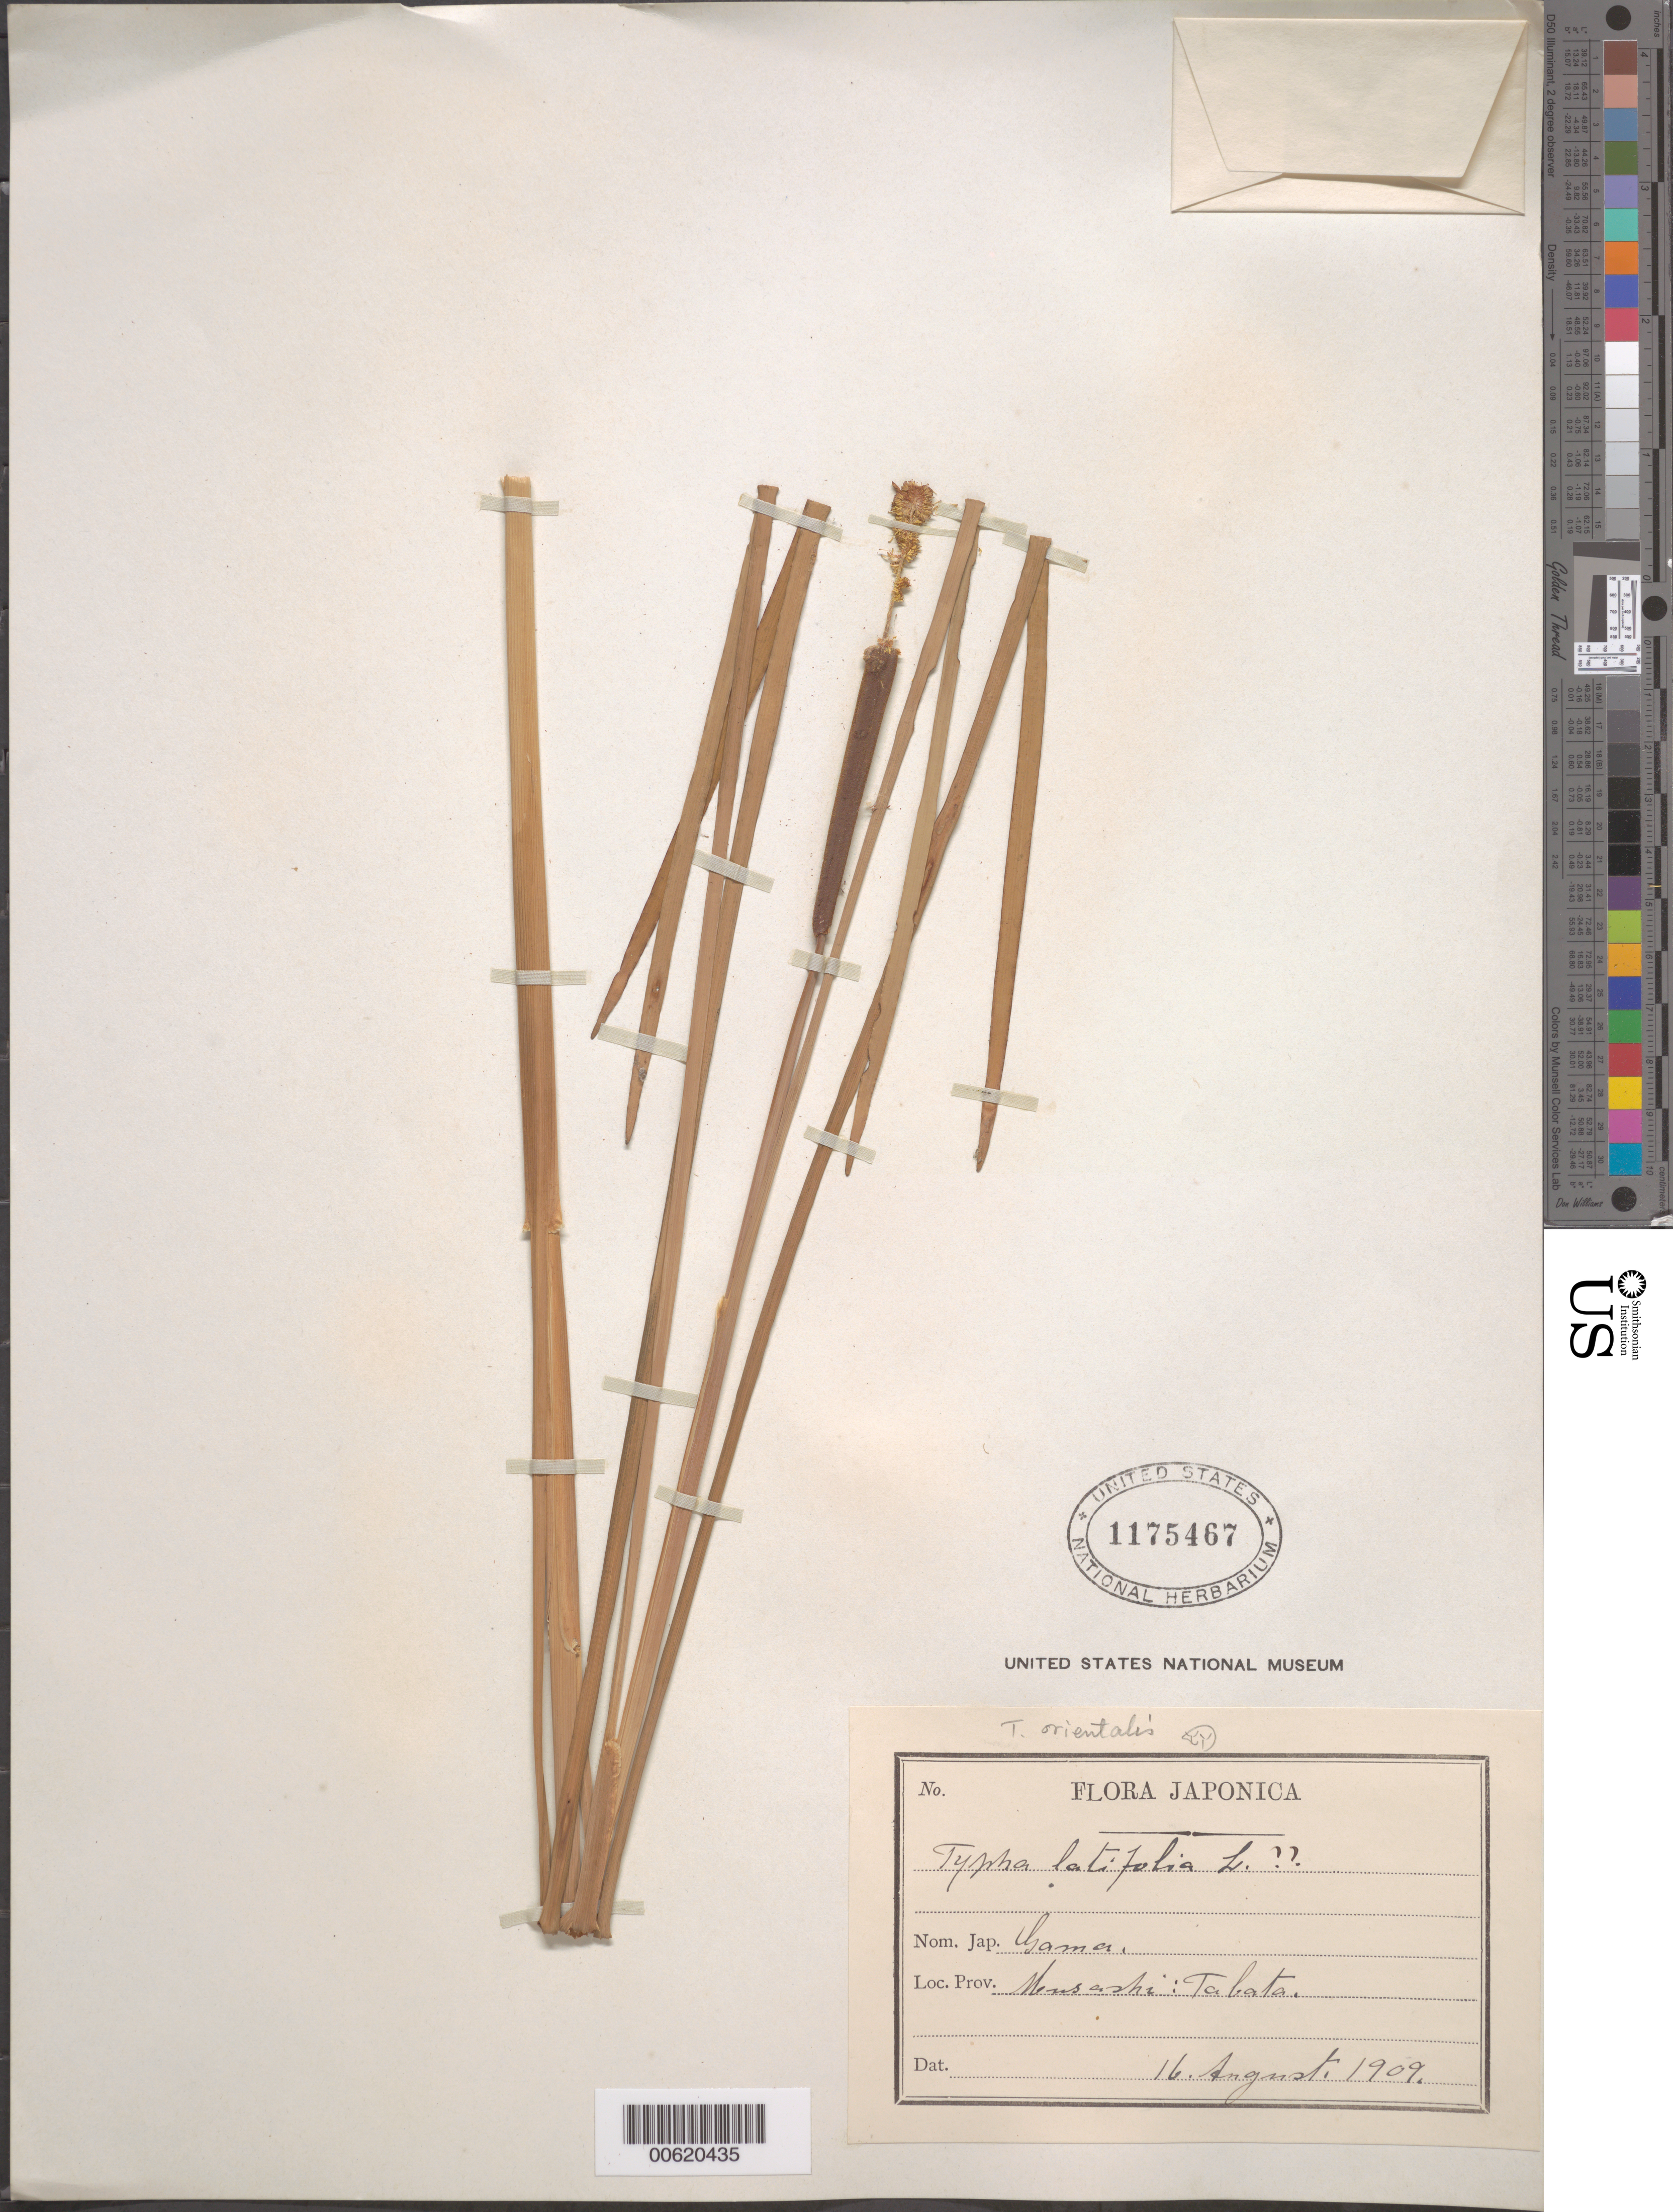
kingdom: Plantae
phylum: Tracheophyta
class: Liliopsida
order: Poales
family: Typhaceae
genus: Typha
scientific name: Typha orientalis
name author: C. Presl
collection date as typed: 16 Aug 1909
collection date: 1909-08-16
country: Japan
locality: Tabata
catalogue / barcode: US 1175467